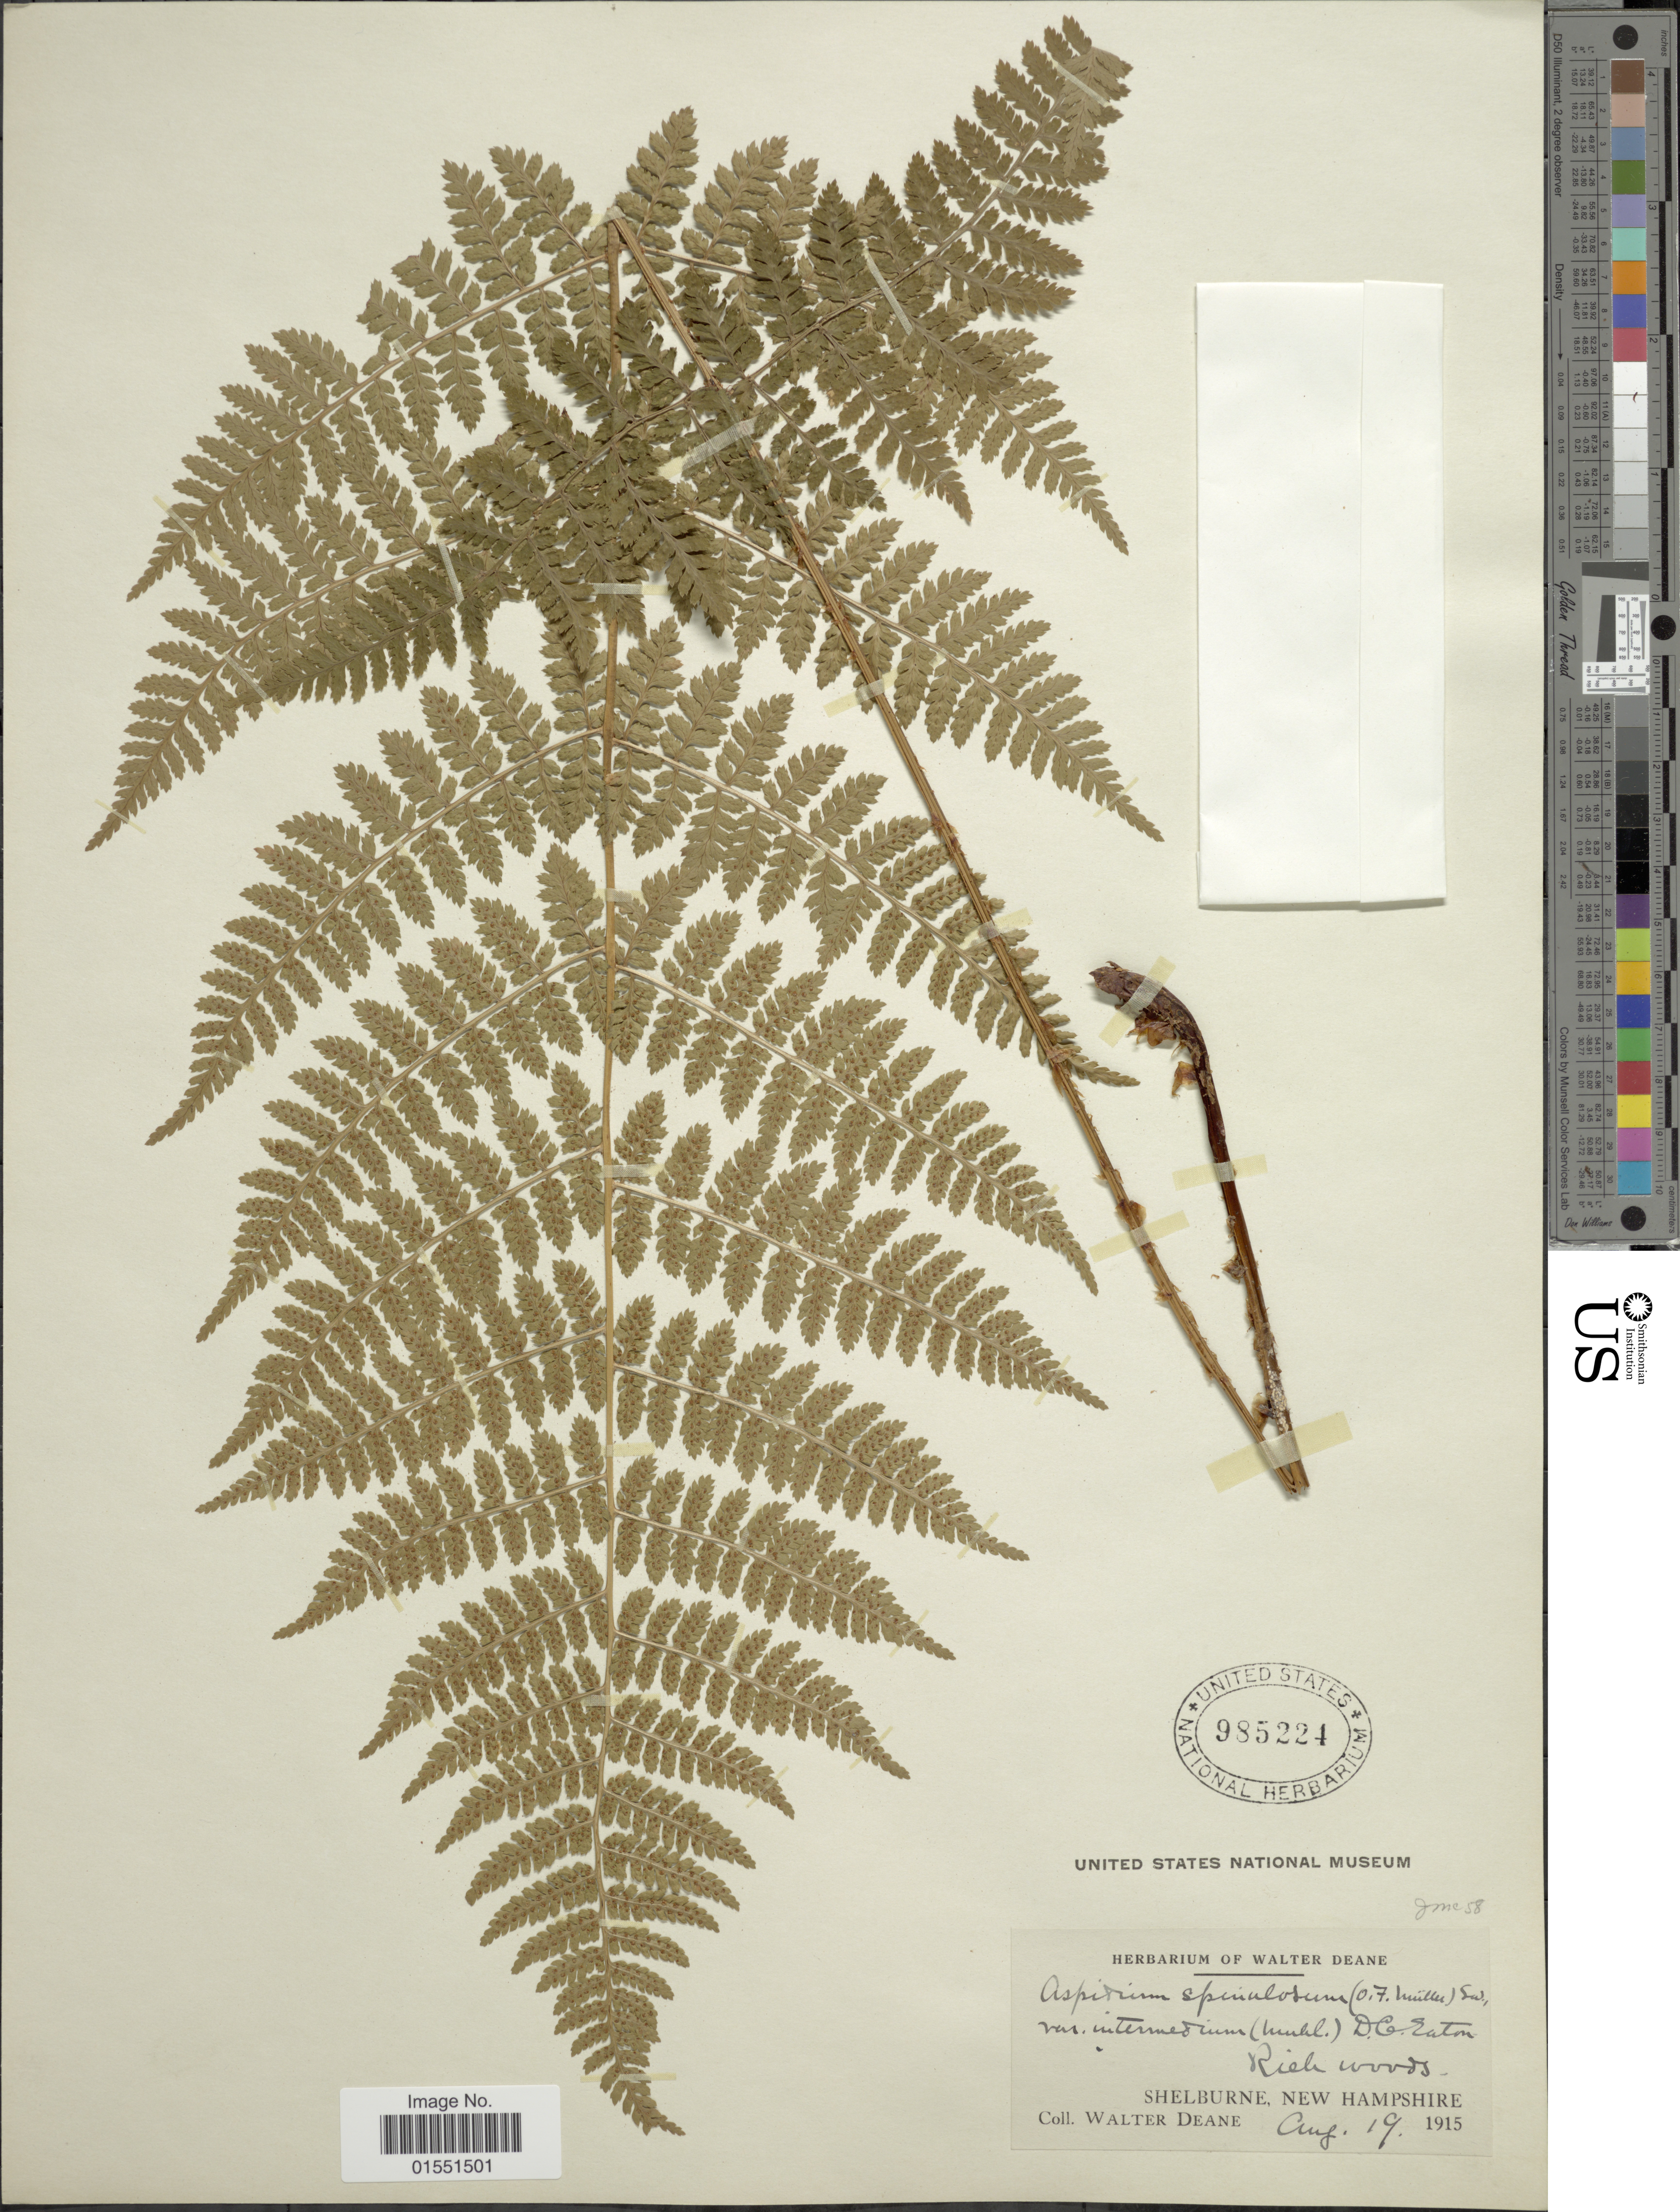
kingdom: Plantae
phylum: Tracheophyta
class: Polypodiopsida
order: Polypodiales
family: Dryopteridaceae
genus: Dryopteris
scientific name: Dryopteris intermedia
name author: (Muhl.) A. Gray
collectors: W. Deane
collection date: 1915-08-19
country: United States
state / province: New Hampshire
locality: Shelburne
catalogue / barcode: US 985224